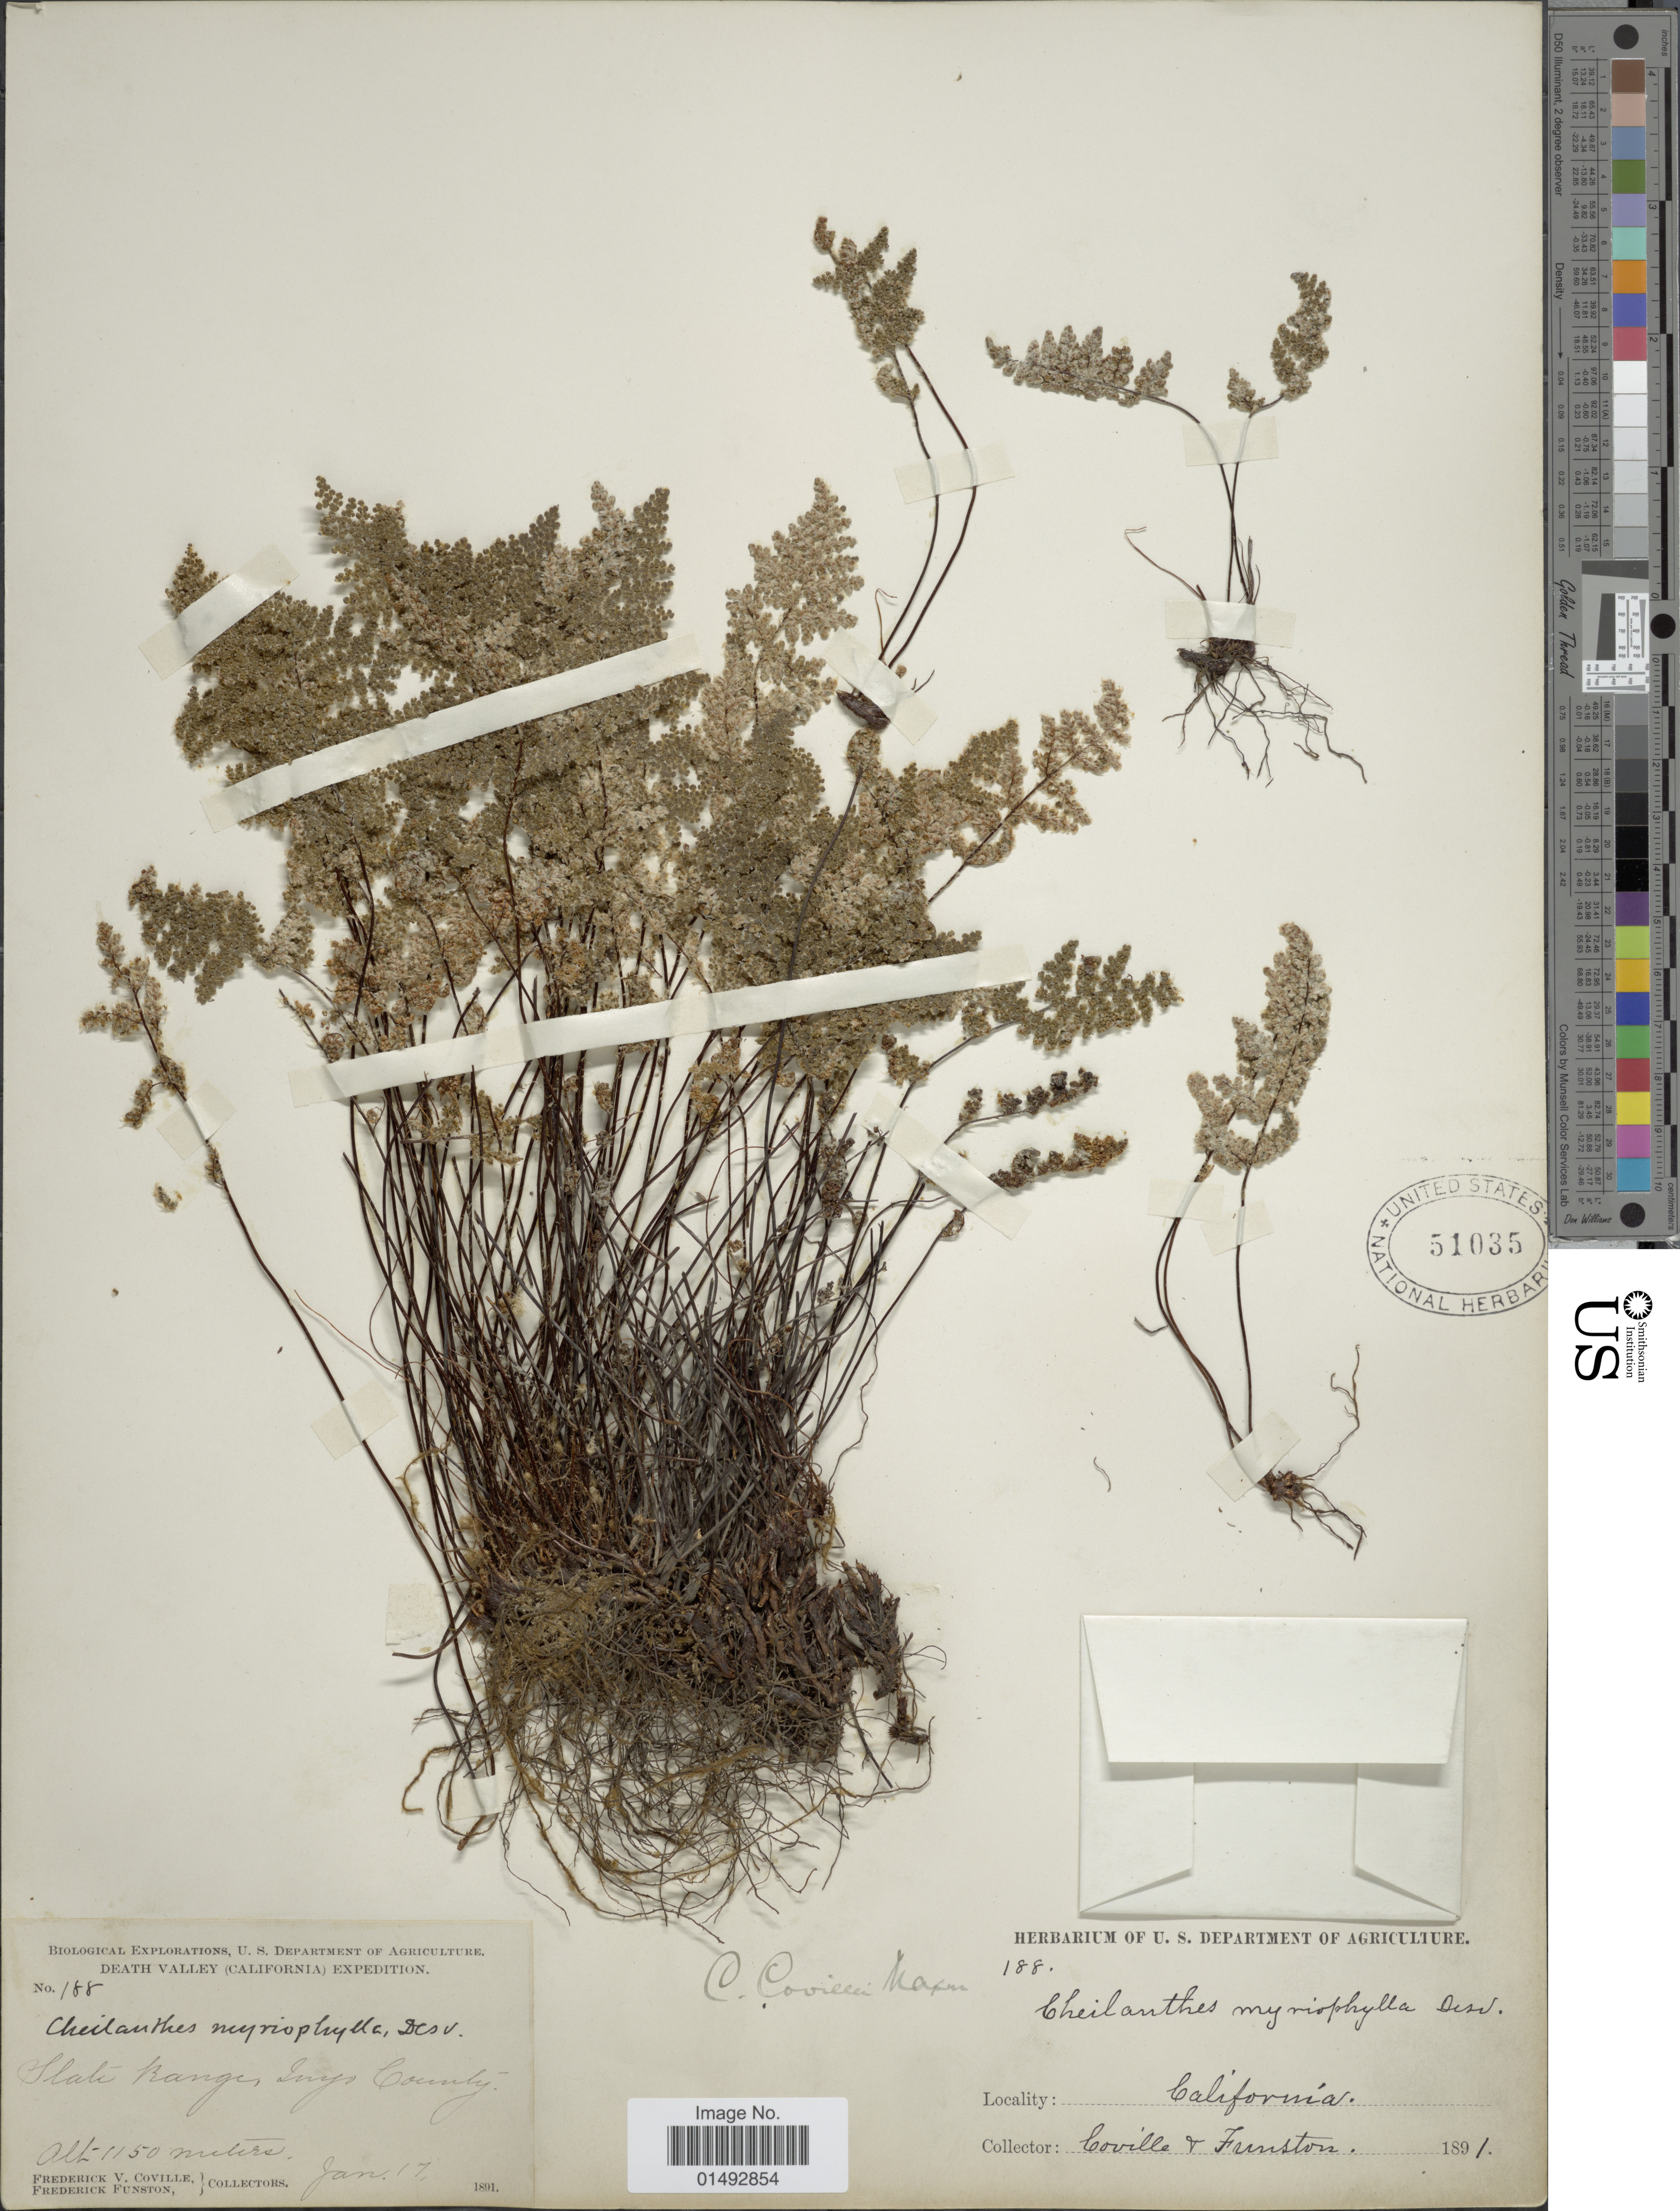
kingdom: Plantae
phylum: Tracheophyta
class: Polypodiopsida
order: Polypodiales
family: Pteridaceae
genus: Myriopteris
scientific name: Myriopteris covillei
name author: (Maxon) Á. Löve & D. Löve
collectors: F. V. Coville & F. Funston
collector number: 188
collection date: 1891-01-17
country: United States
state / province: California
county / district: Inyo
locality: Death Valley, State Range, Inyes County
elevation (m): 1150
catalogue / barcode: US 51035